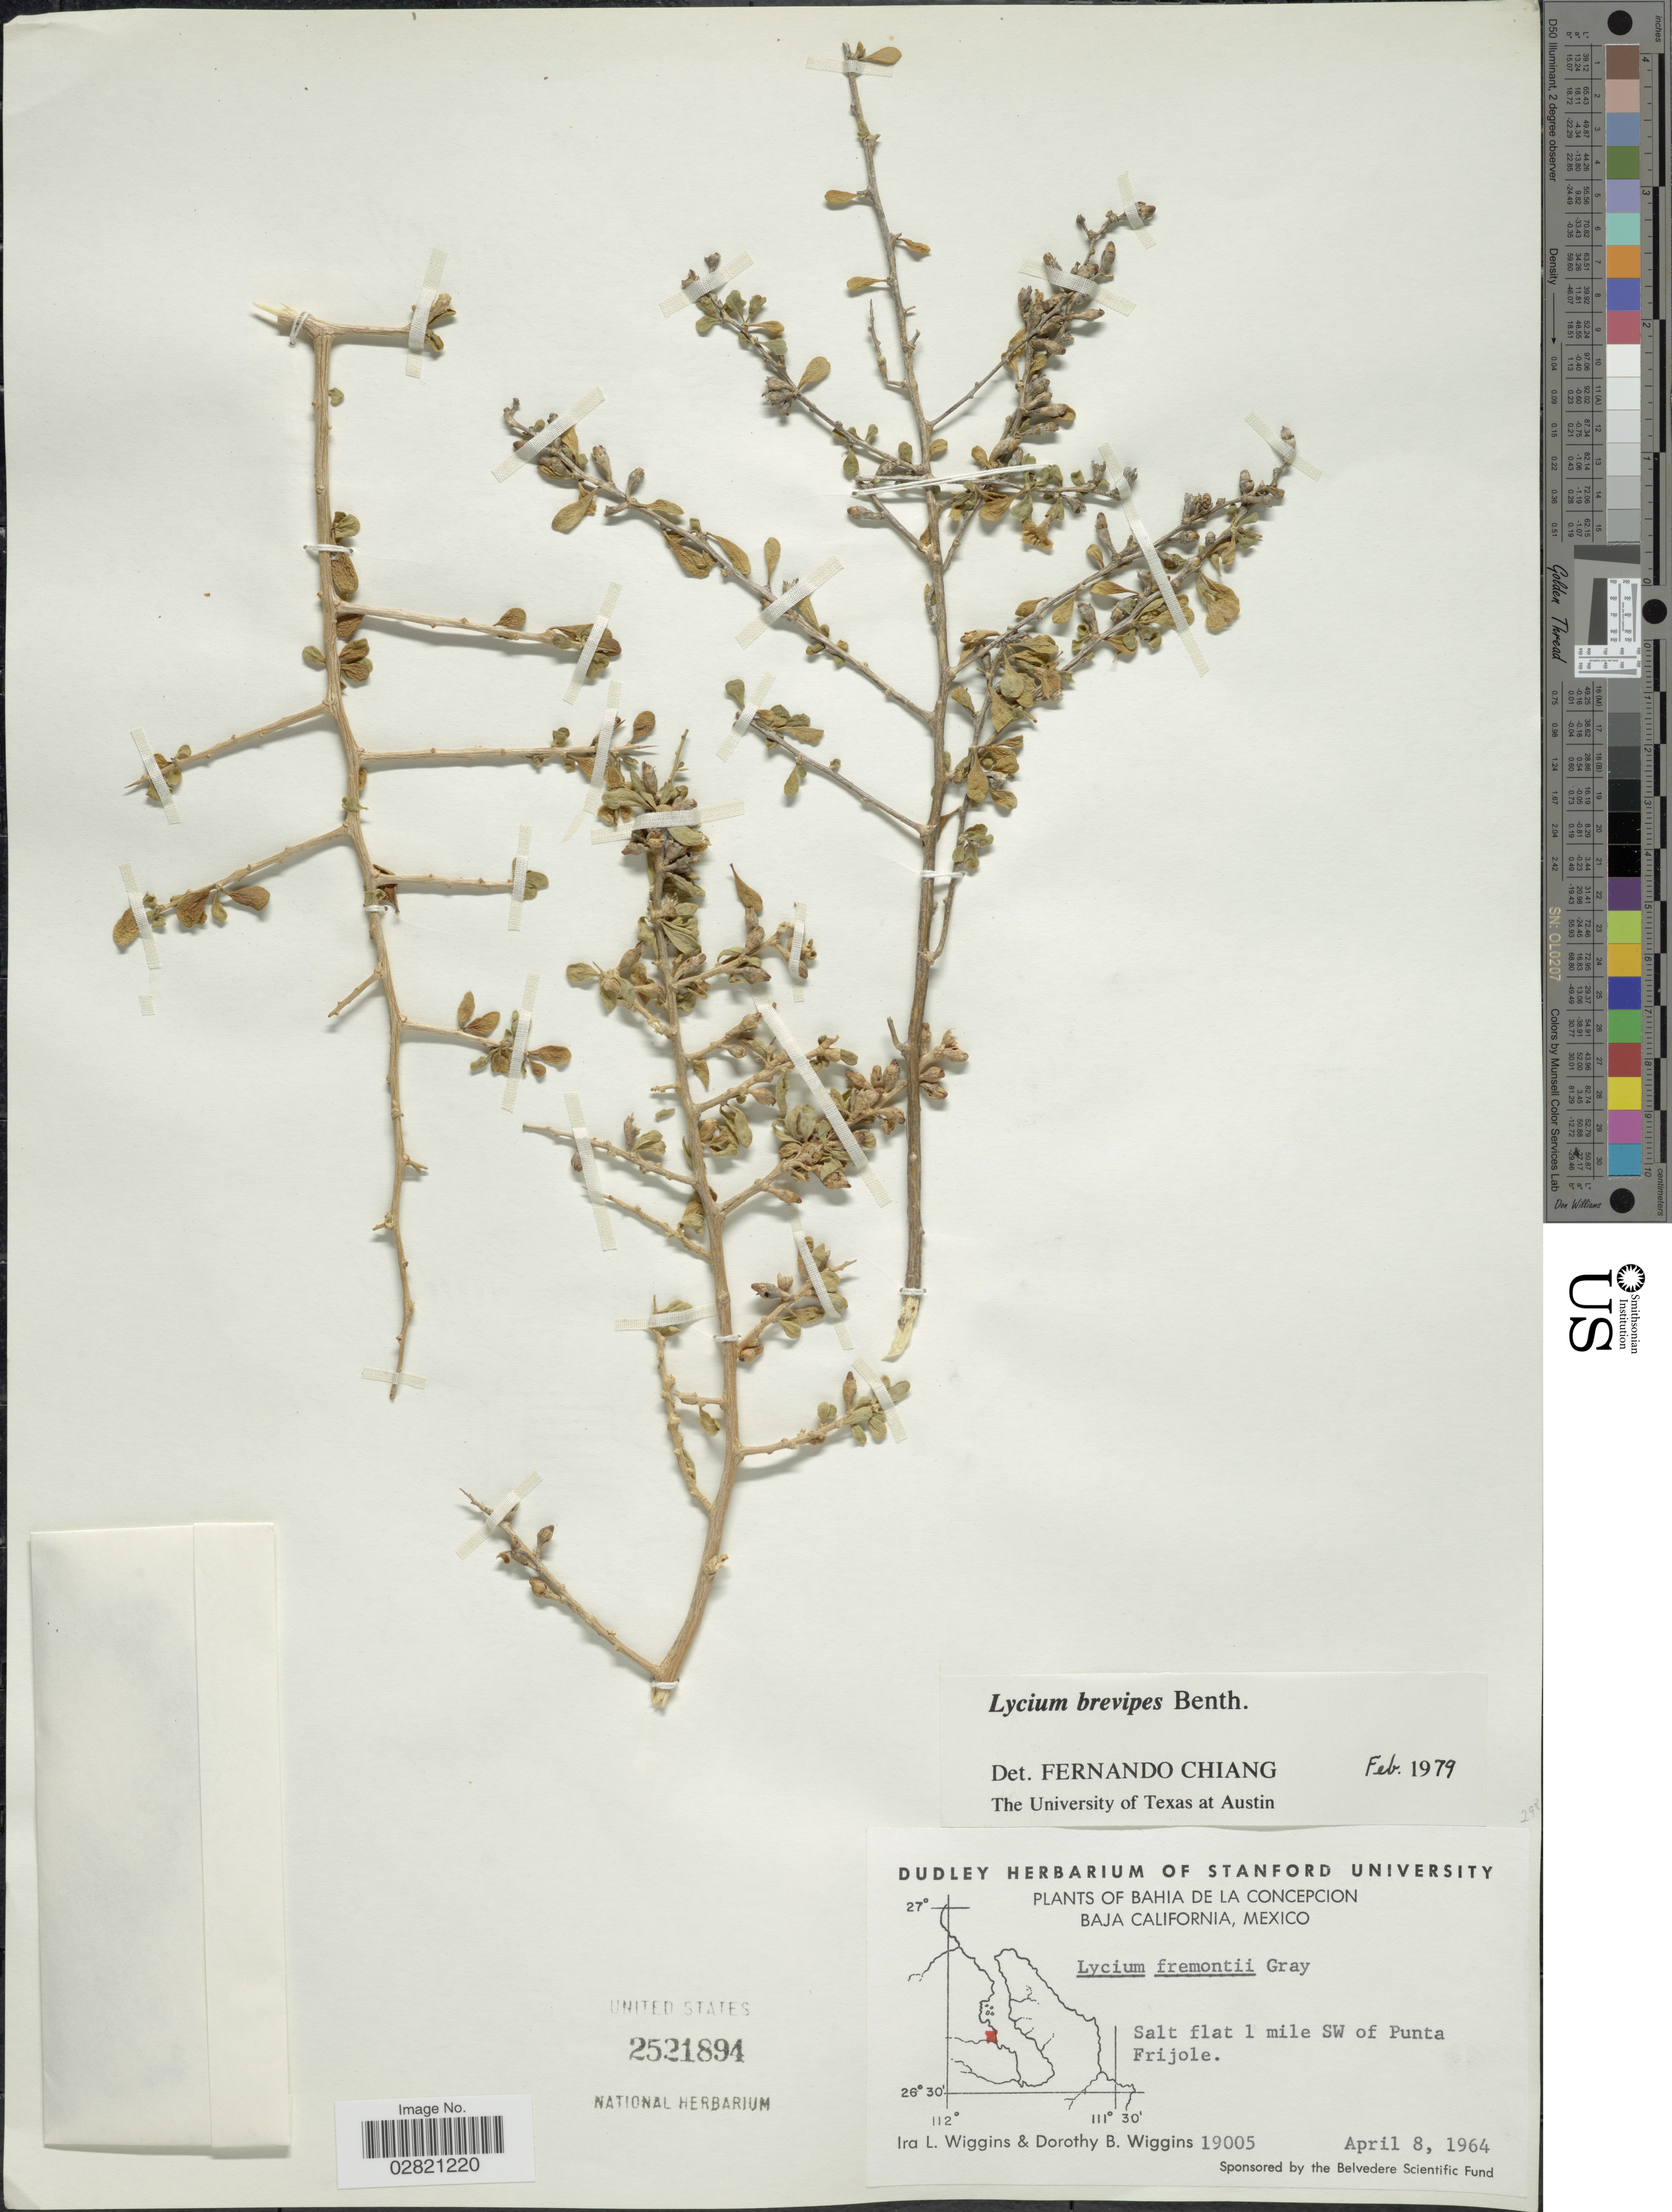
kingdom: Plantae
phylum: Tracheophyta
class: Magnoliopsida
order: Solanales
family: Solanaceae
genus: Lycium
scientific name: Lycium brevipes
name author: Benth.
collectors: I. L. Wiggins & D. B. Wiggins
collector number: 19005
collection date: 1964-04-08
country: Mexico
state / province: Baja California Sur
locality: Bahia de la Concepcion, Salt flat 1 mile SW of Punta Frijole.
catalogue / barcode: US 2521894